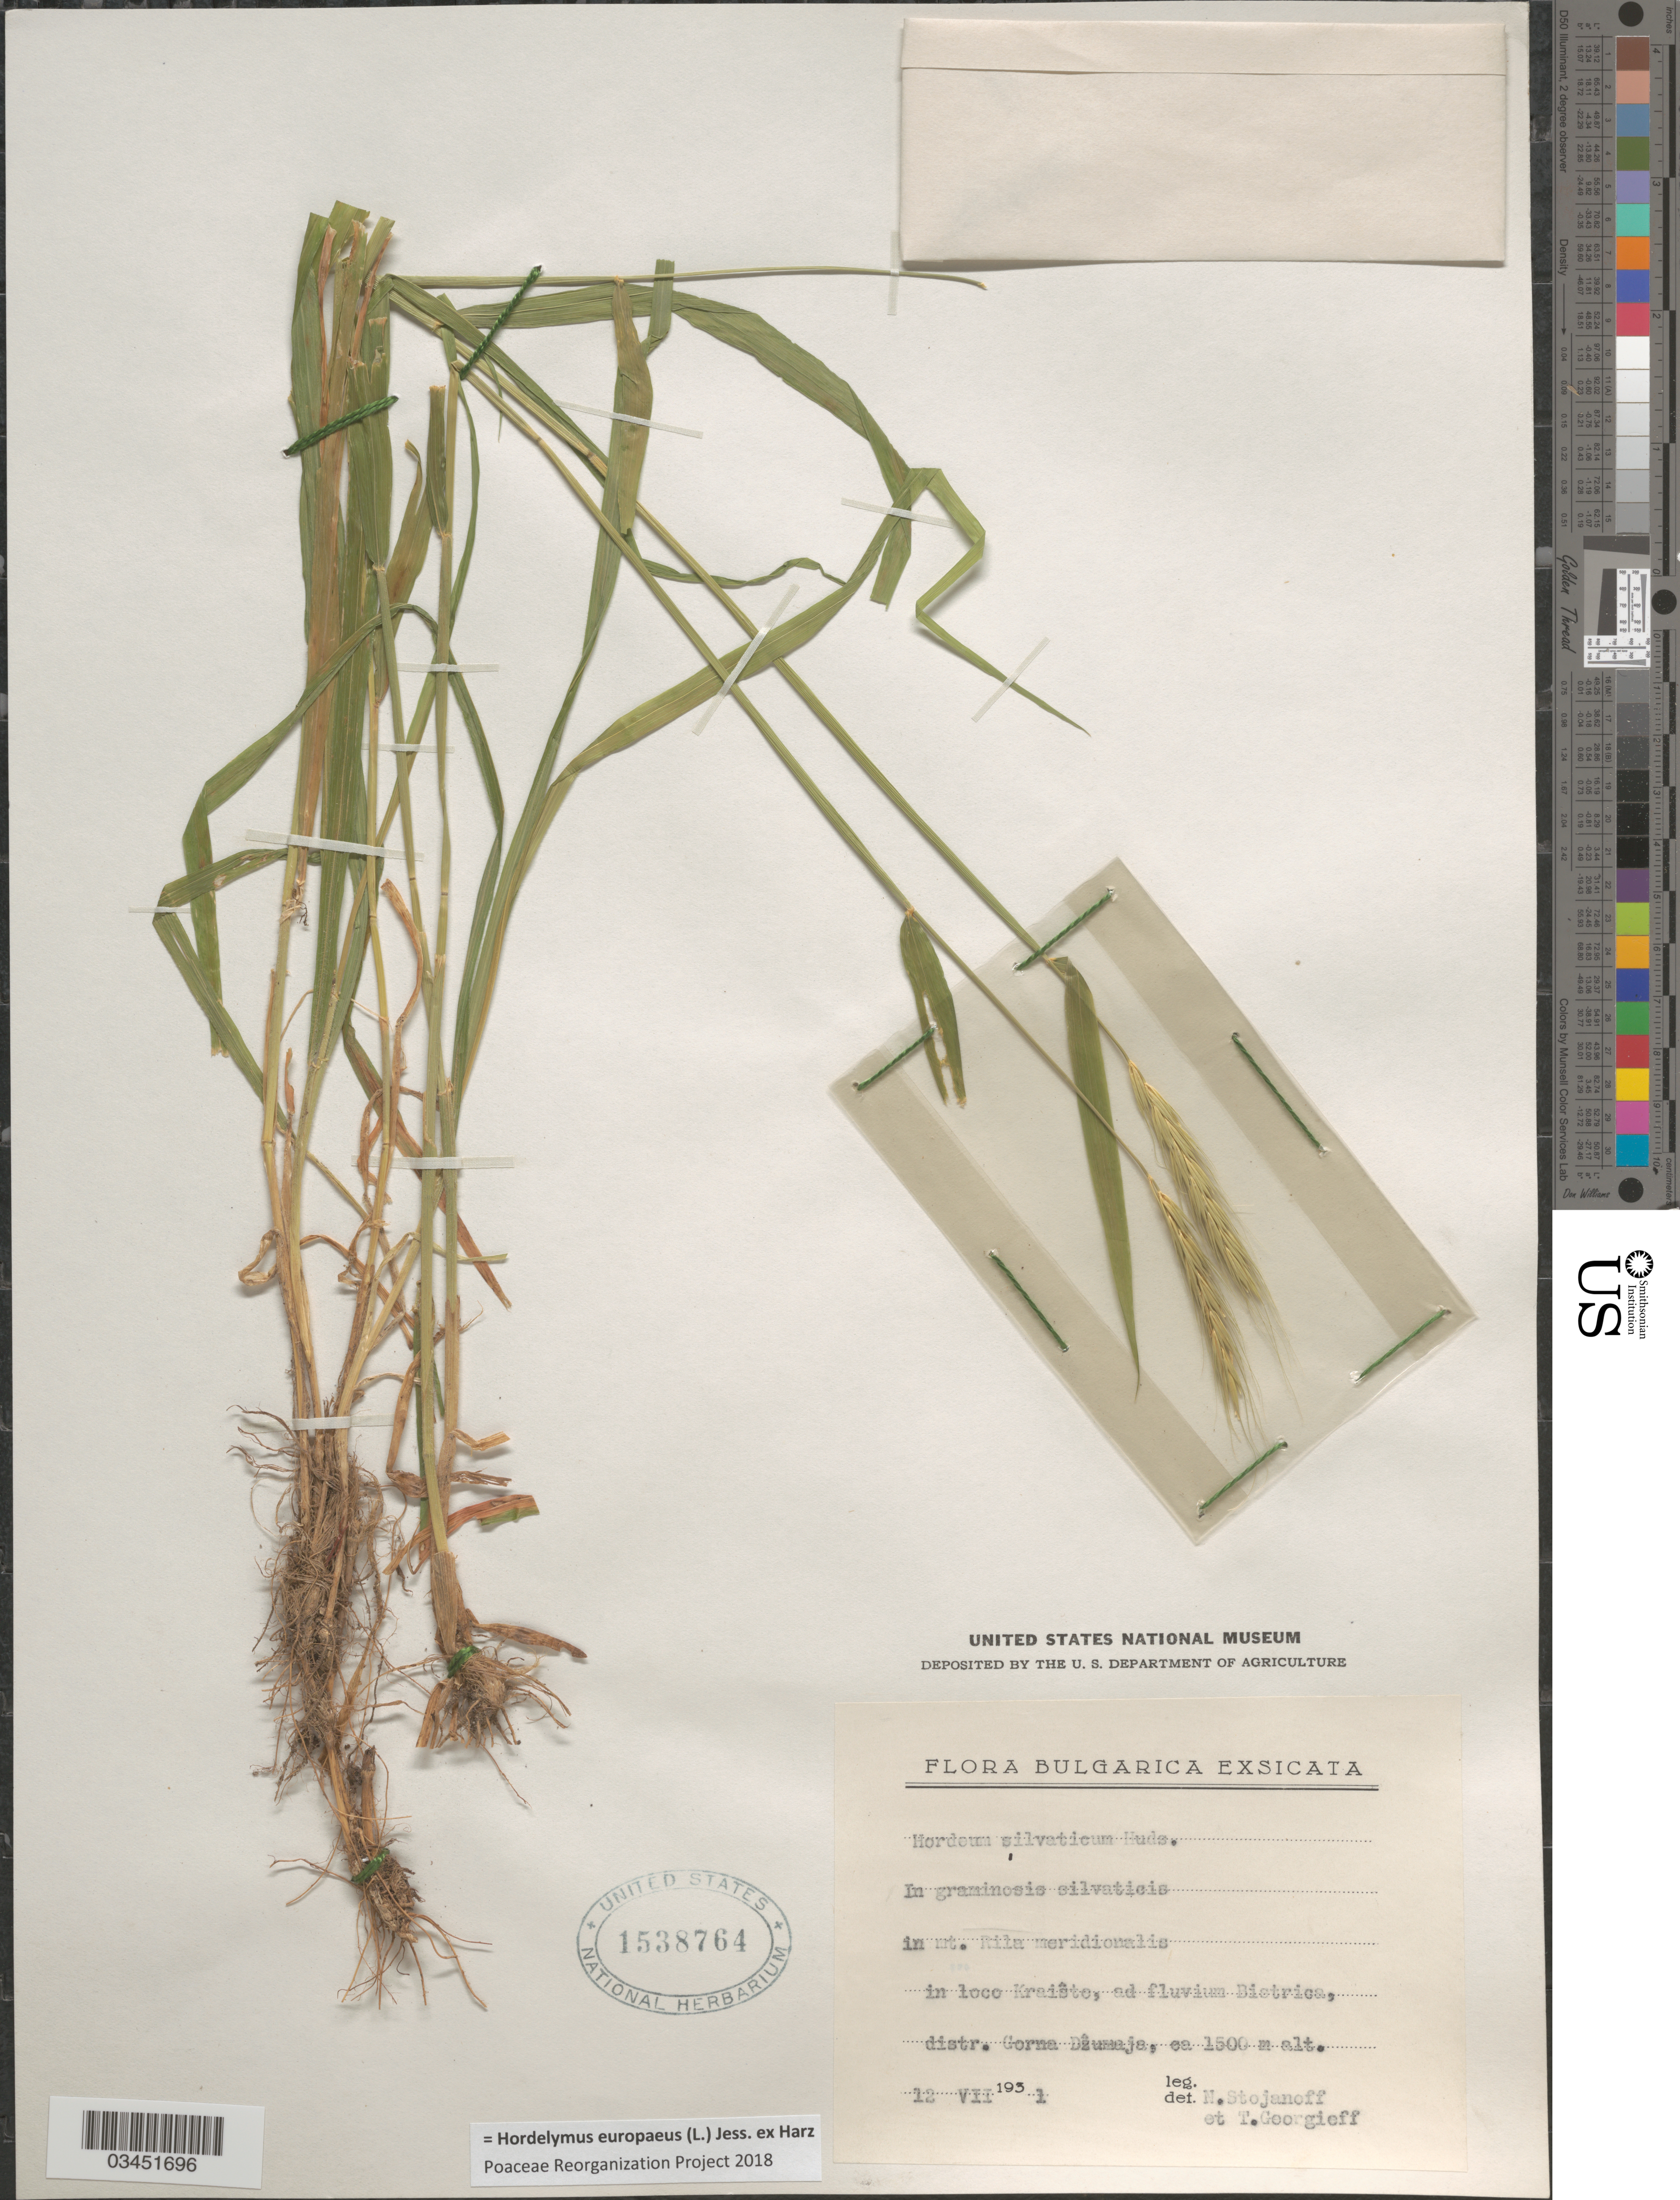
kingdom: Plantae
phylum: Tracheophyta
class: Liliopsida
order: Poales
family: Poaceae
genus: Hordelymus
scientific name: Hordelymus europaeus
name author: (L.) Jess. ex Harz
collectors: N. Stojanoff & T. Georgieff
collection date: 1931-07-12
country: Bulgaria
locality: Bulgarica. In graminosis silvaticis in mt. Rila meridionalis in loco Kraiŝte, ad fluvium Bistrica, distr. Gorna Dẑumaja.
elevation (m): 1500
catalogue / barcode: US 1538764